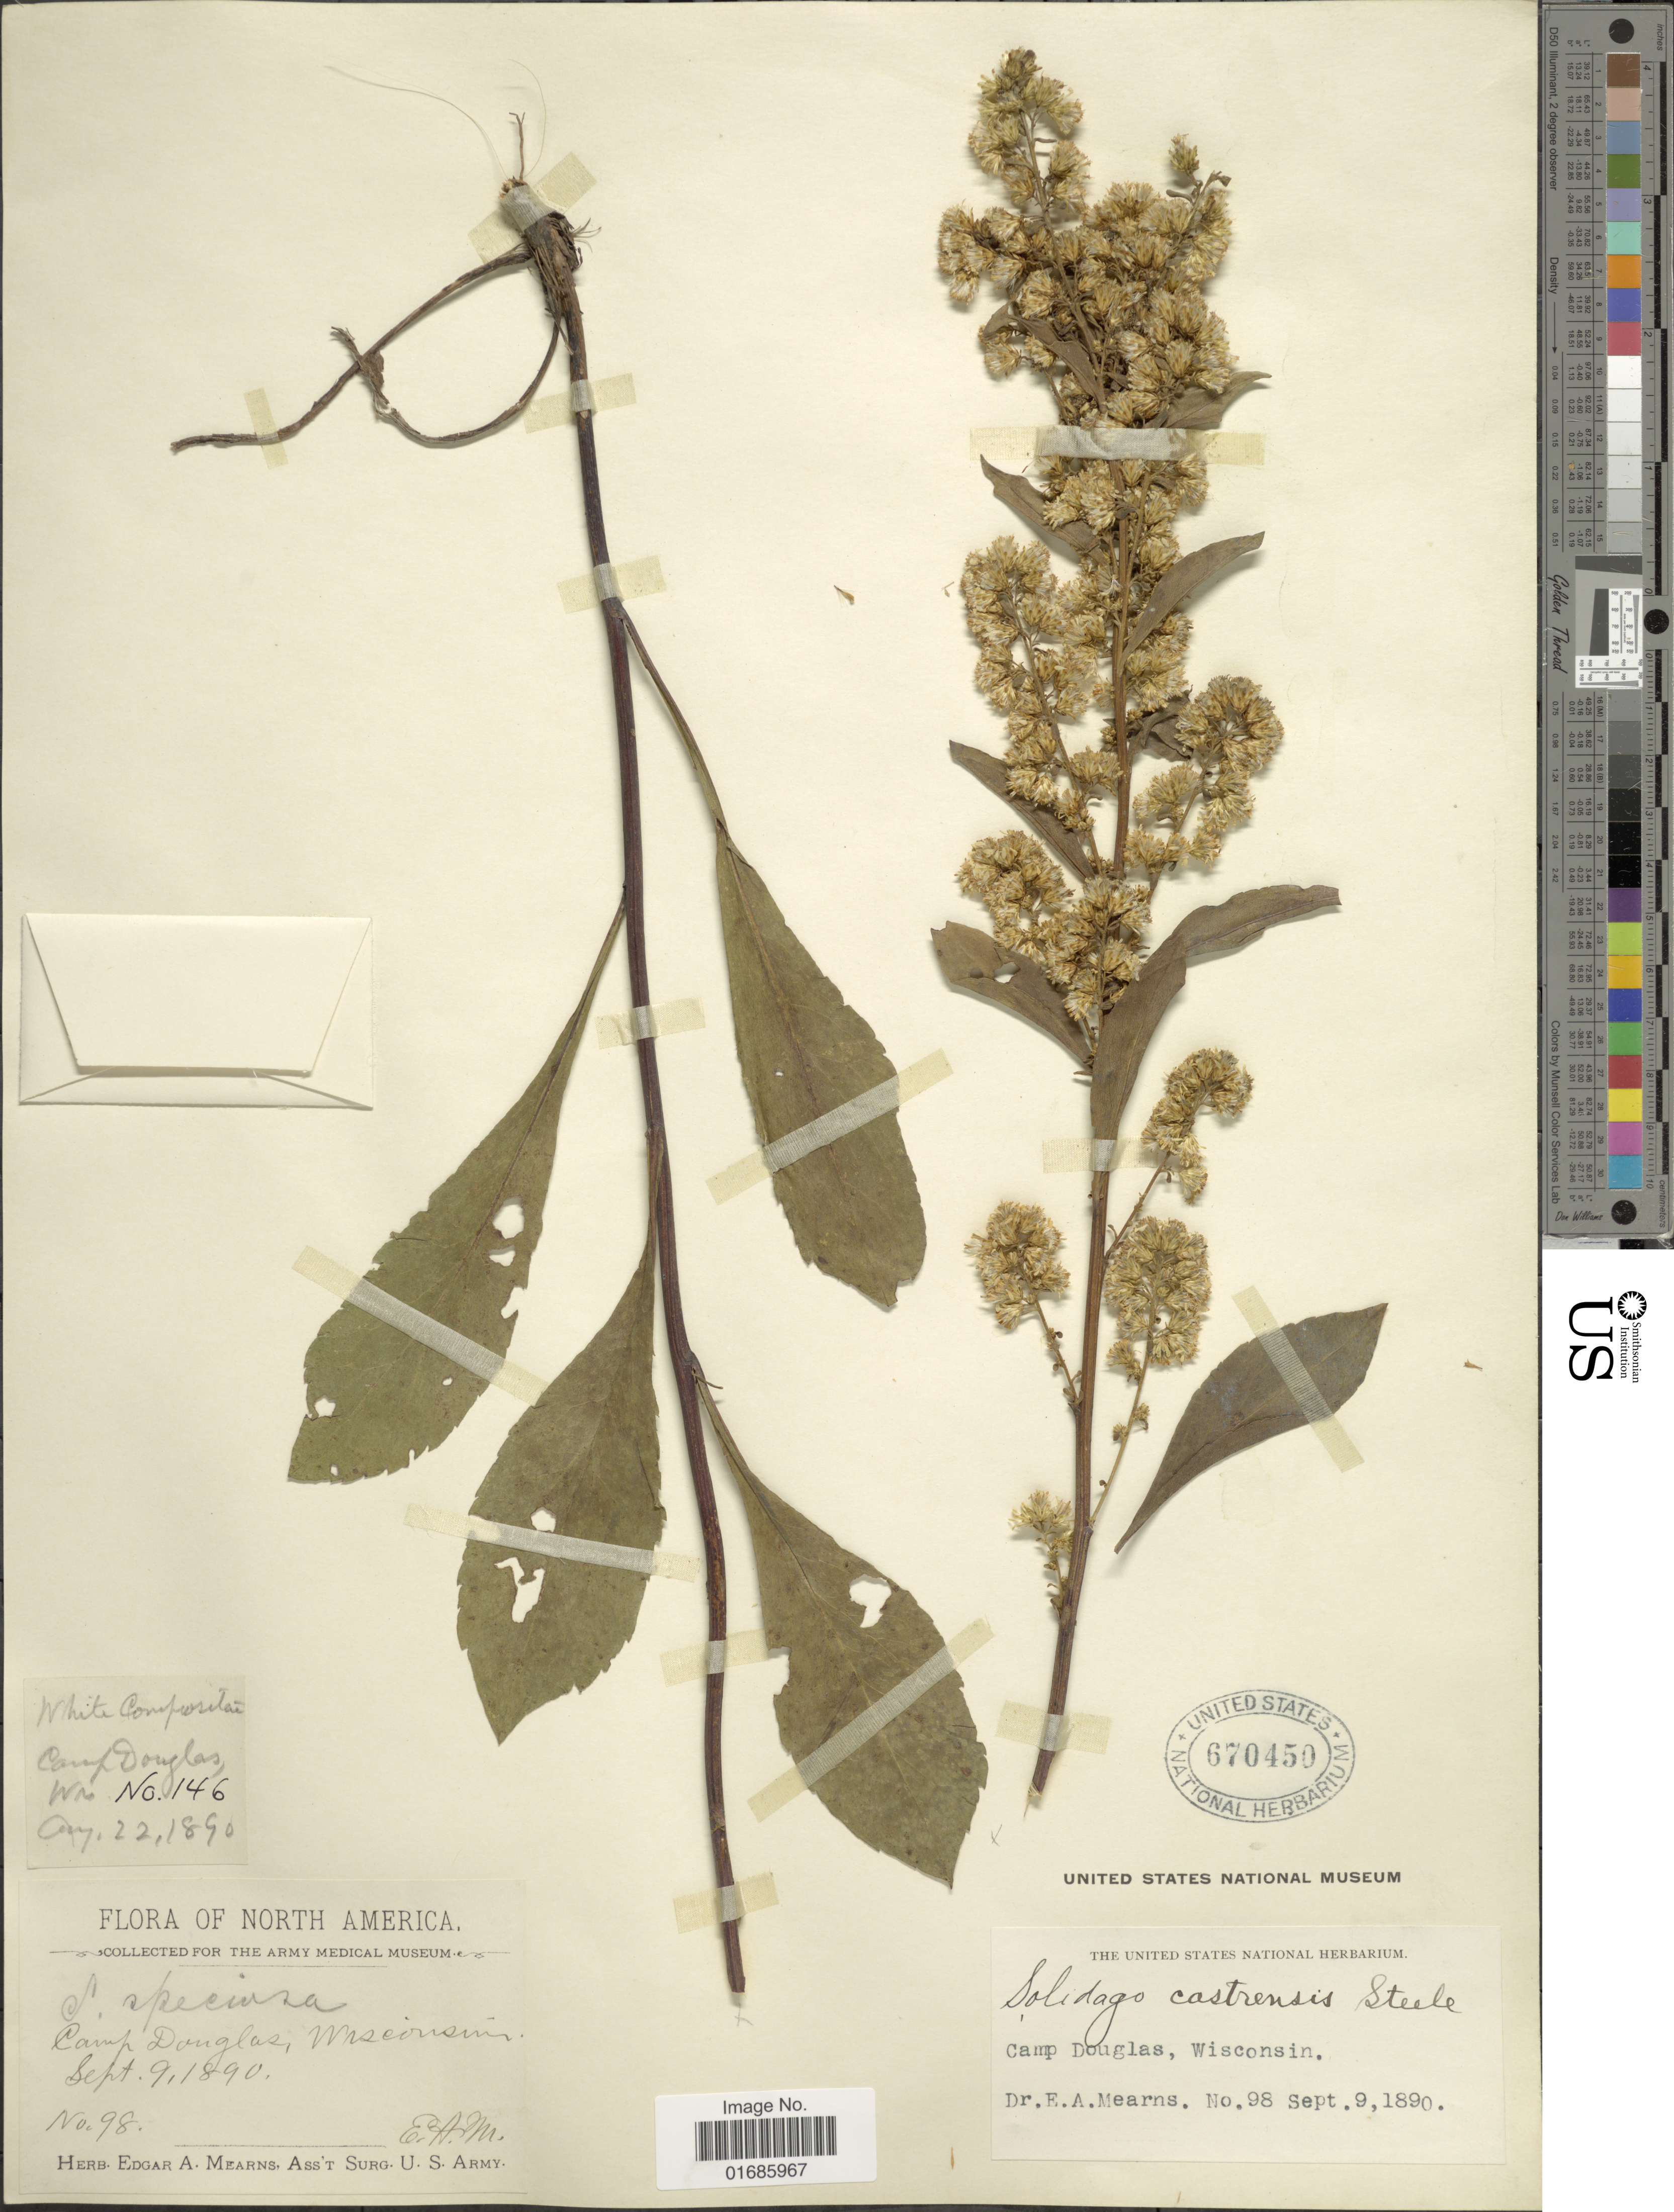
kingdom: Plantae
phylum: Tracheophyta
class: Magnoliopsida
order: Asterales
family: Asteraceae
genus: Solidago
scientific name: Solidago castrensis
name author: E.S. Steele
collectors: E. A. Mearns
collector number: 98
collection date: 1890-09-09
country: United States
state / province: Wisconsin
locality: Camp Douglas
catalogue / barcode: US 670450